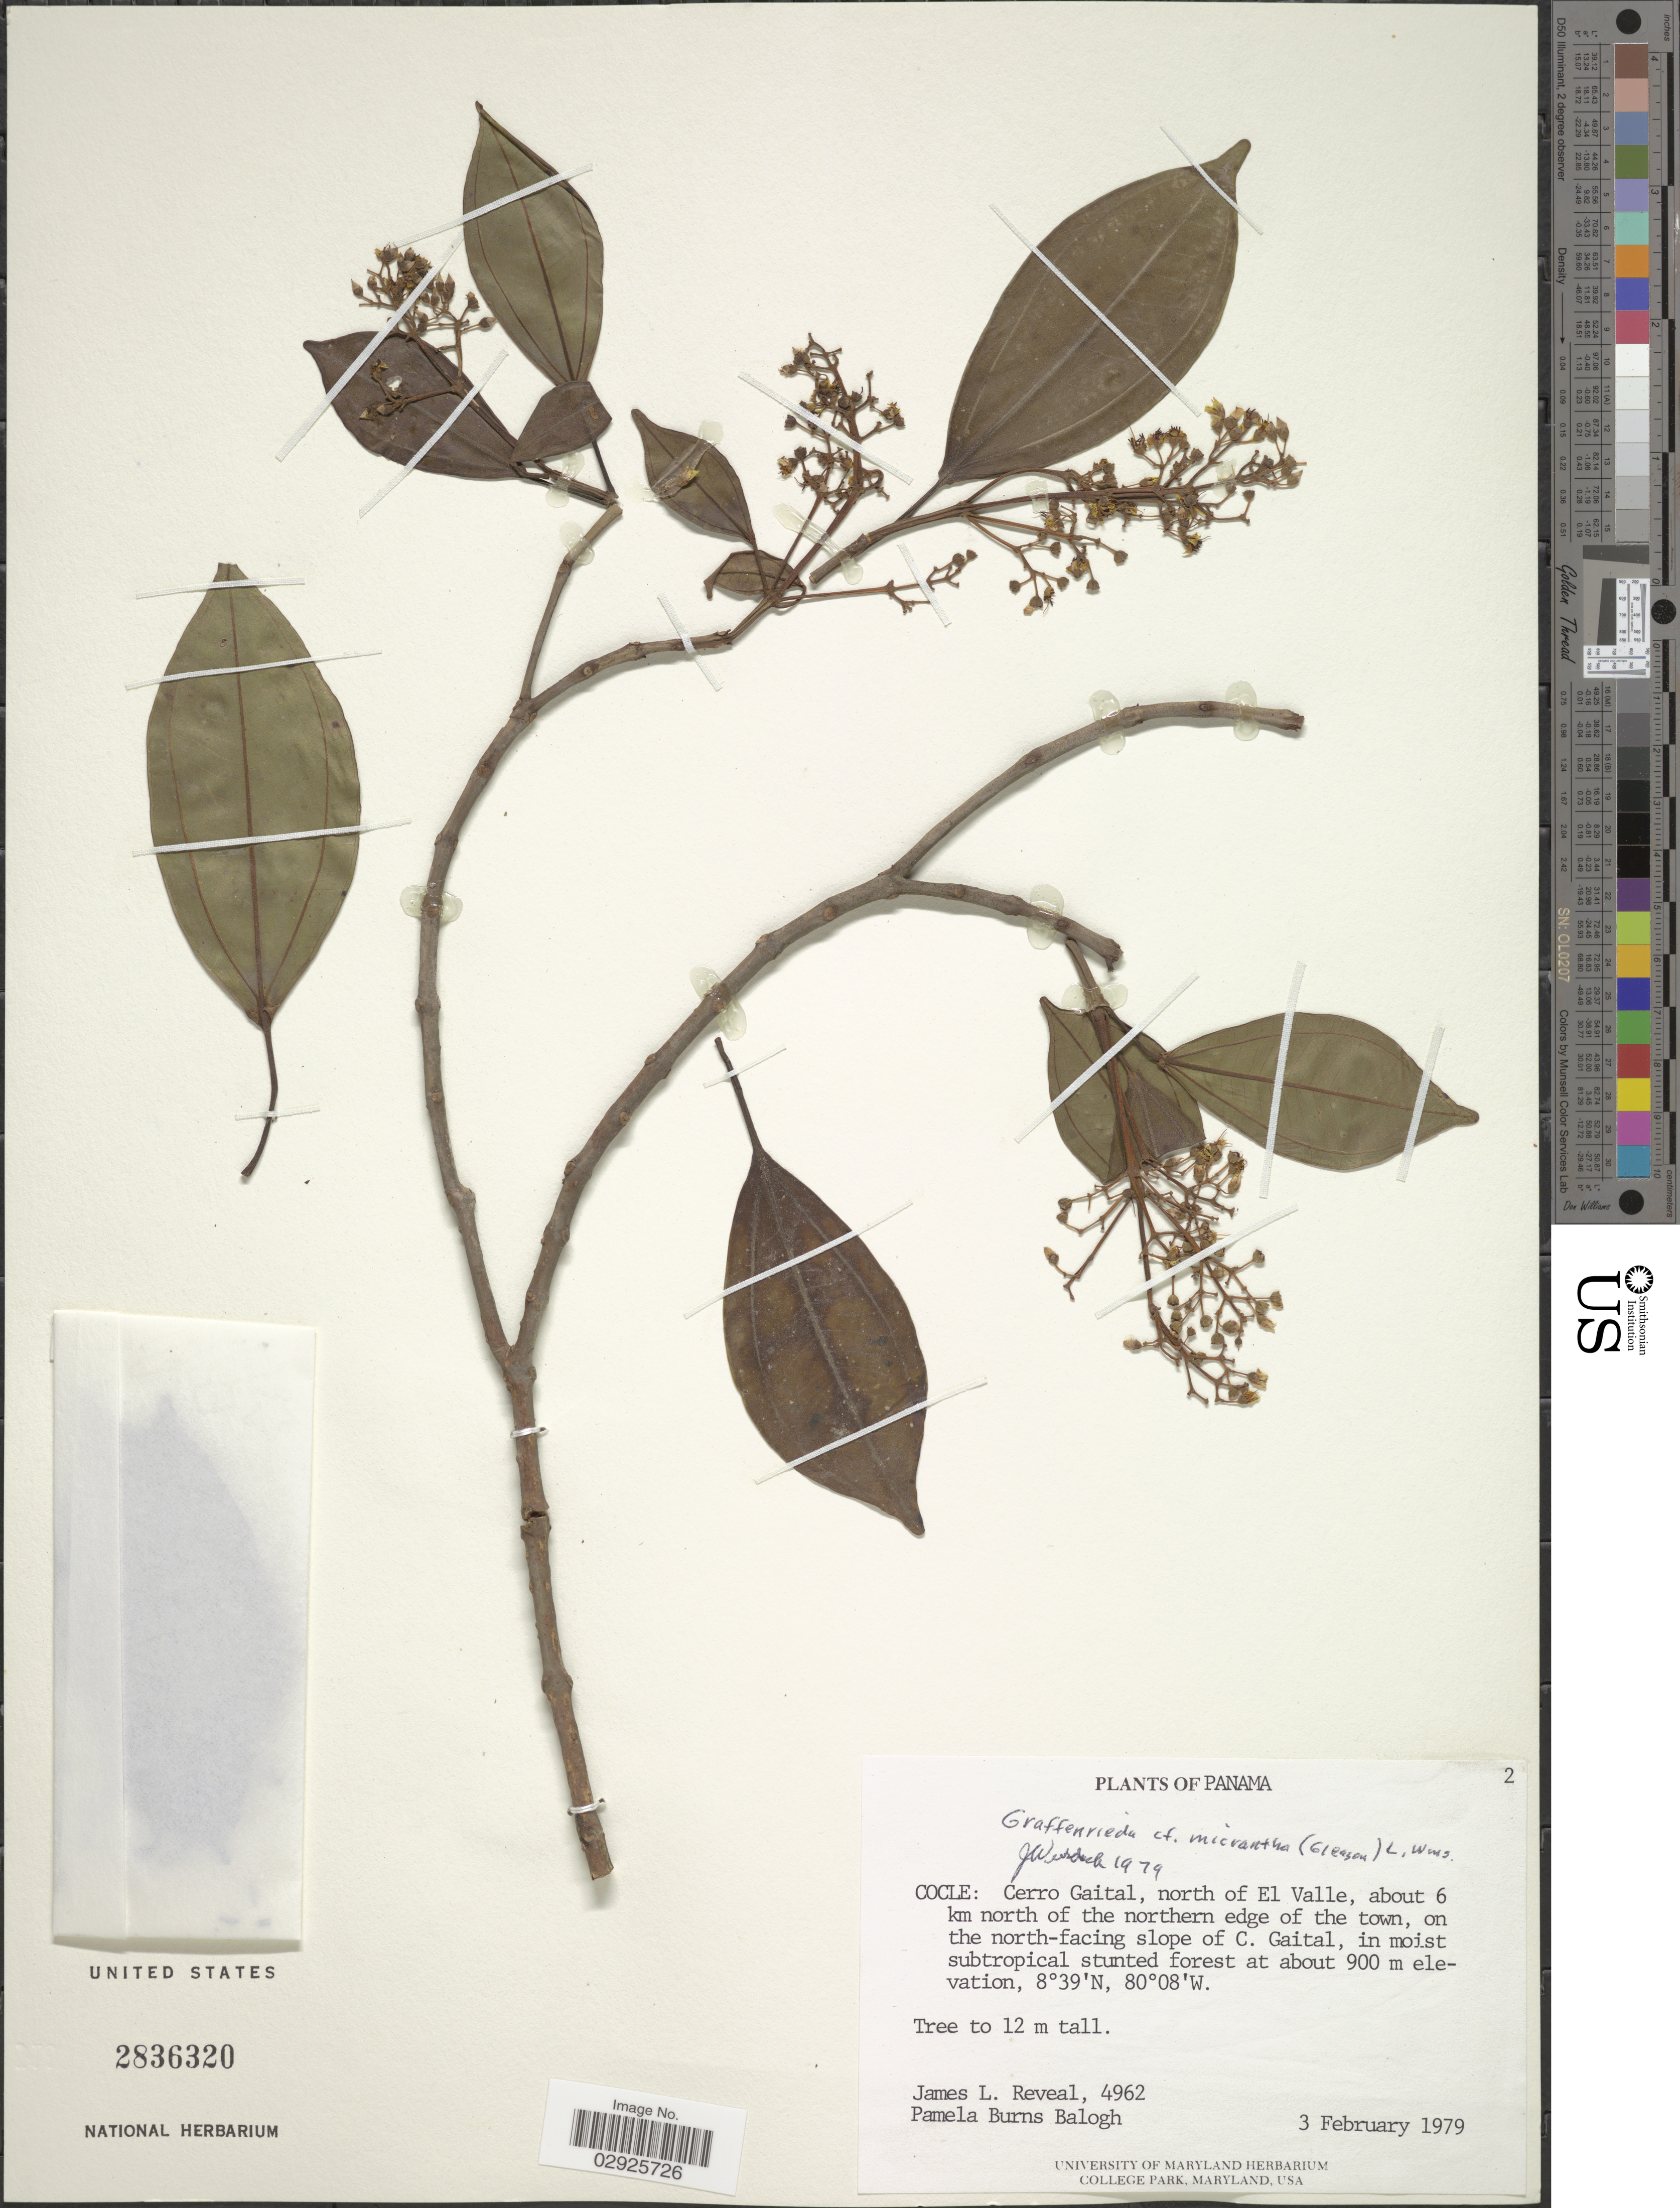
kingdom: Plantae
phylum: Tracheophyta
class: Magnoliopsida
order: Myrtales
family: Melastomataceae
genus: Graffenrieda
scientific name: Graffenrieda micrantha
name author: (Gleason) L.O. Williams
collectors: J. L. Reveal & P. Burns-Balogh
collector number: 4962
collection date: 1979-02-03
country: Panama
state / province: Coclé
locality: Cerro Gaital, north of El Valle, about 6 km north of the northern edge of the town, on the north-facing slope of C. Gaital.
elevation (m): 900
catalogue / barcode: US 2836320